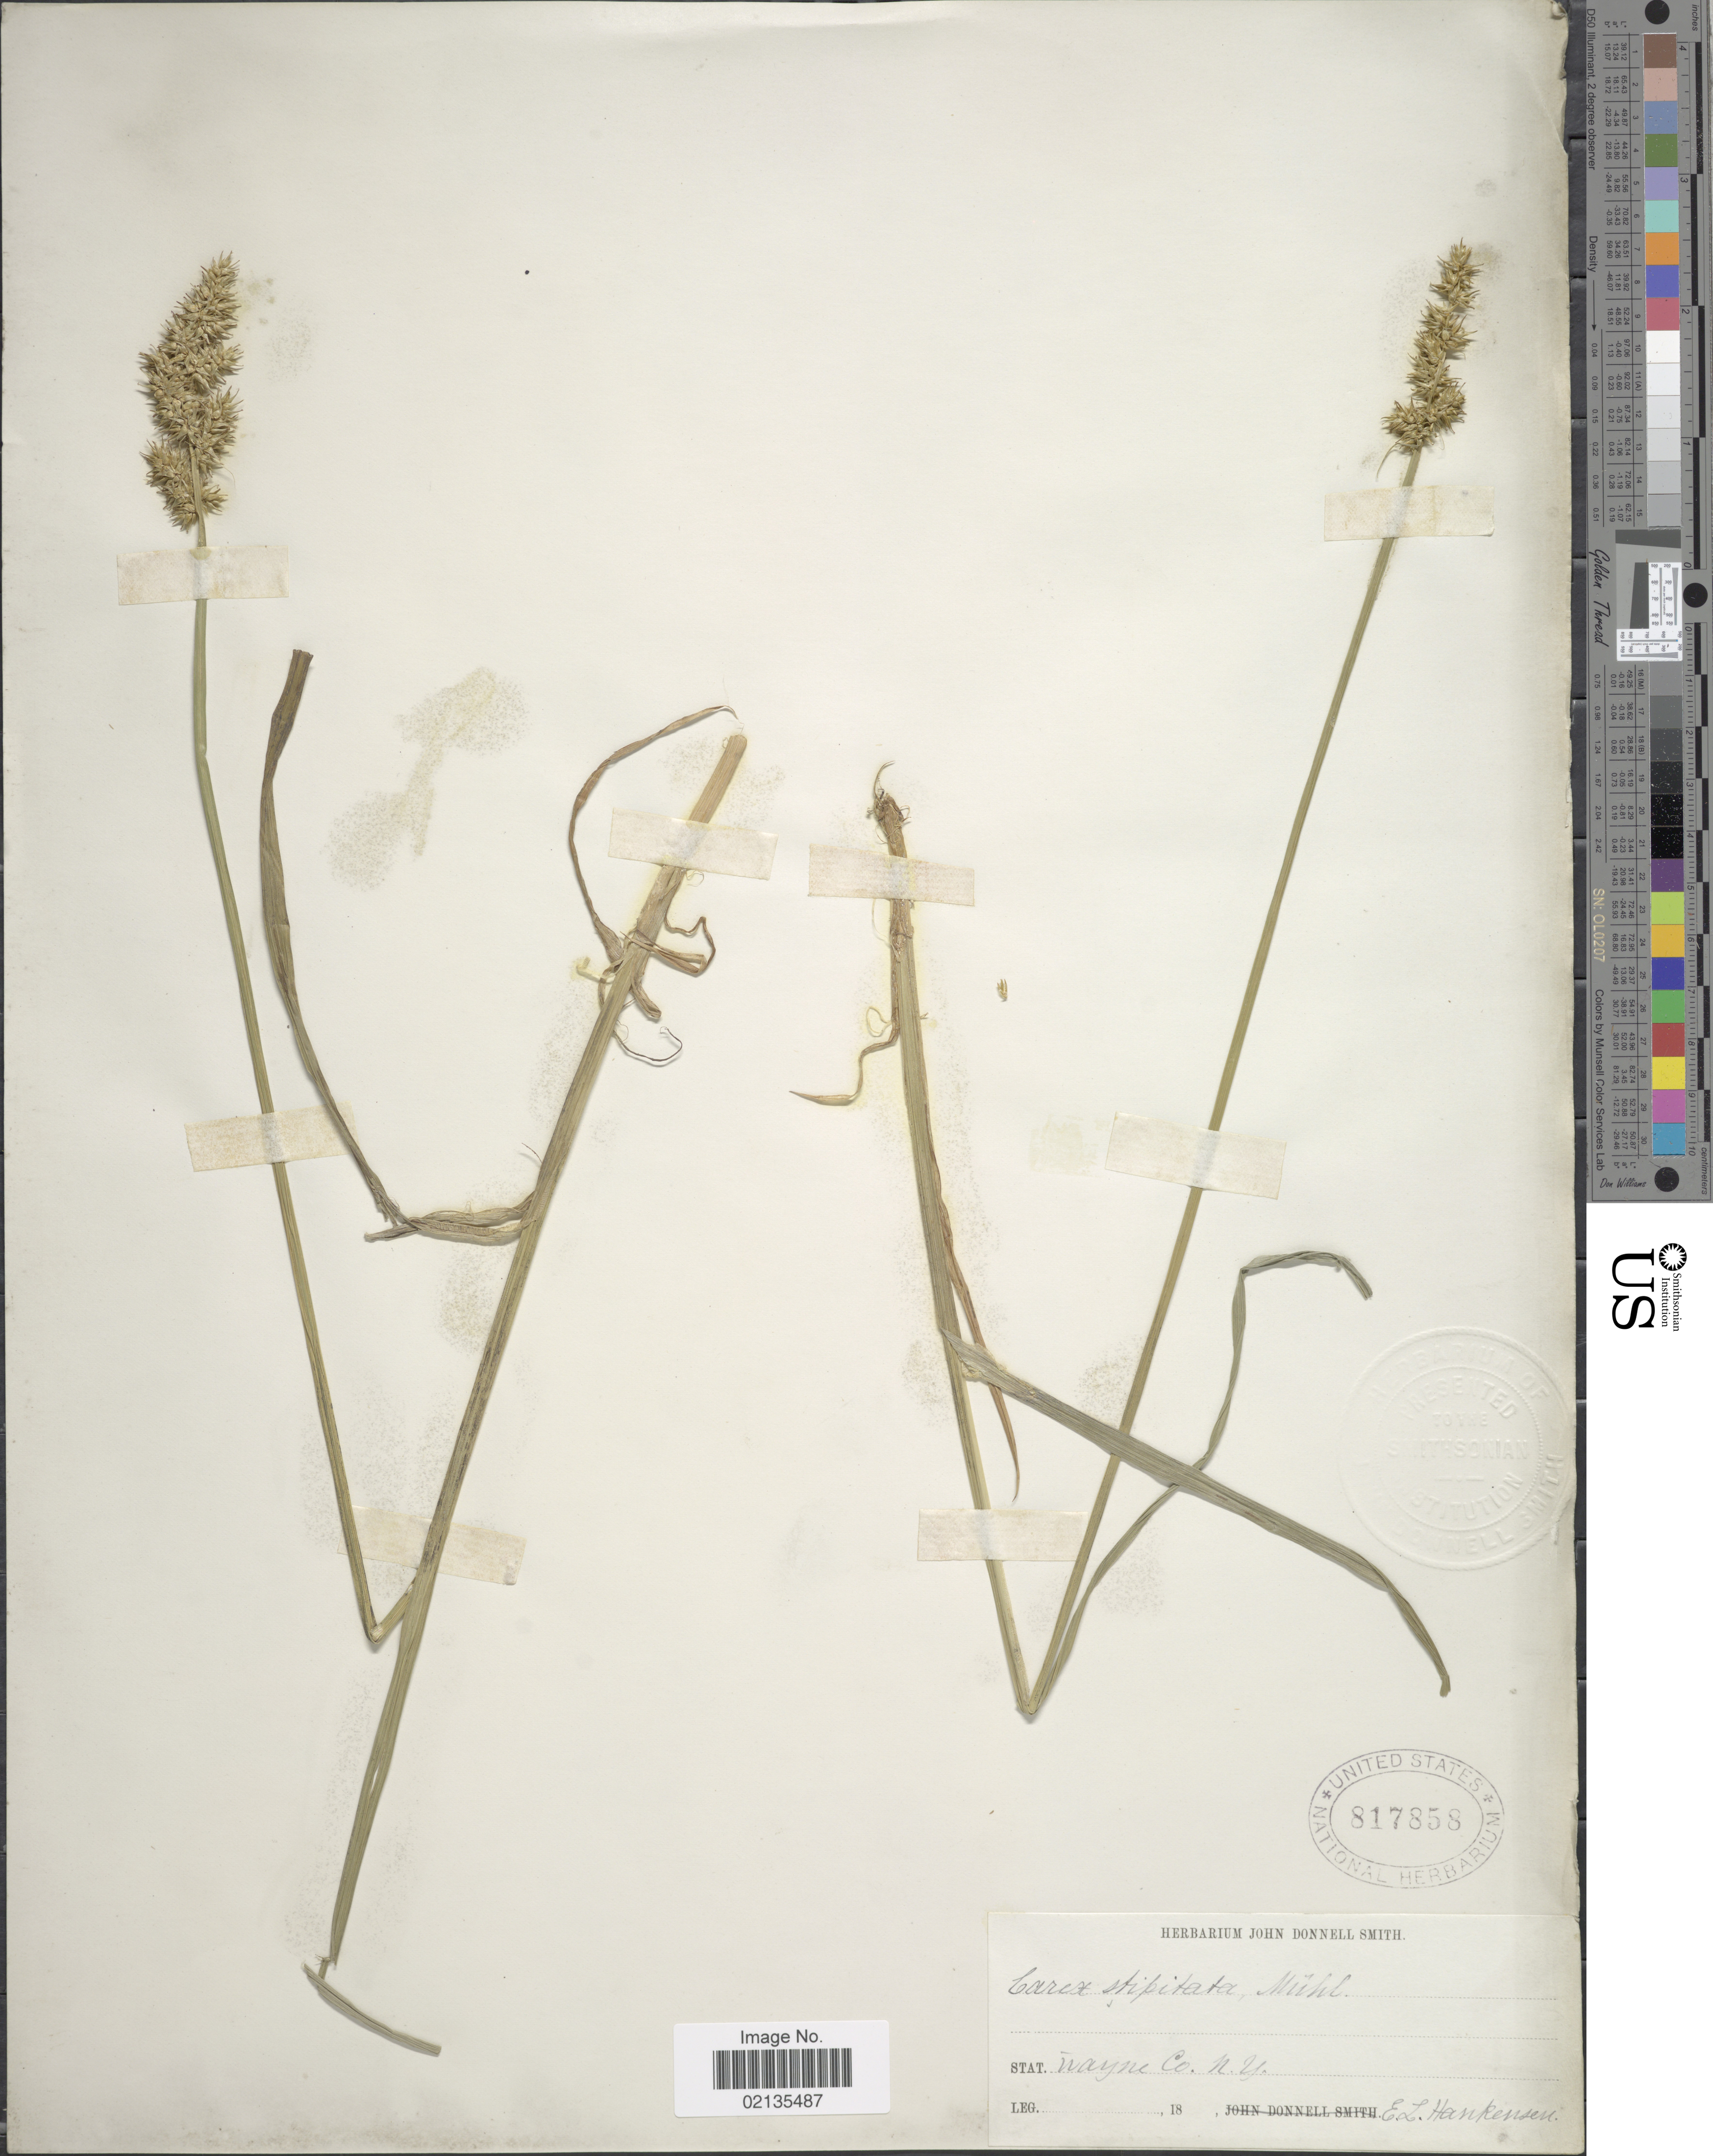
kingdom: Plantae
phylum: Tracheophyta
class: Liliopsida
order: Poales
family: Cyperaceae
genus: Carex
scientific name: Carex stipata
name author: Muhl. ex Willd.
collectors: E. Hankenson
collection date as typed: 18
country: United States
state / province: New York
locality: Wayne Co.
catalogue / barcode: US 817858